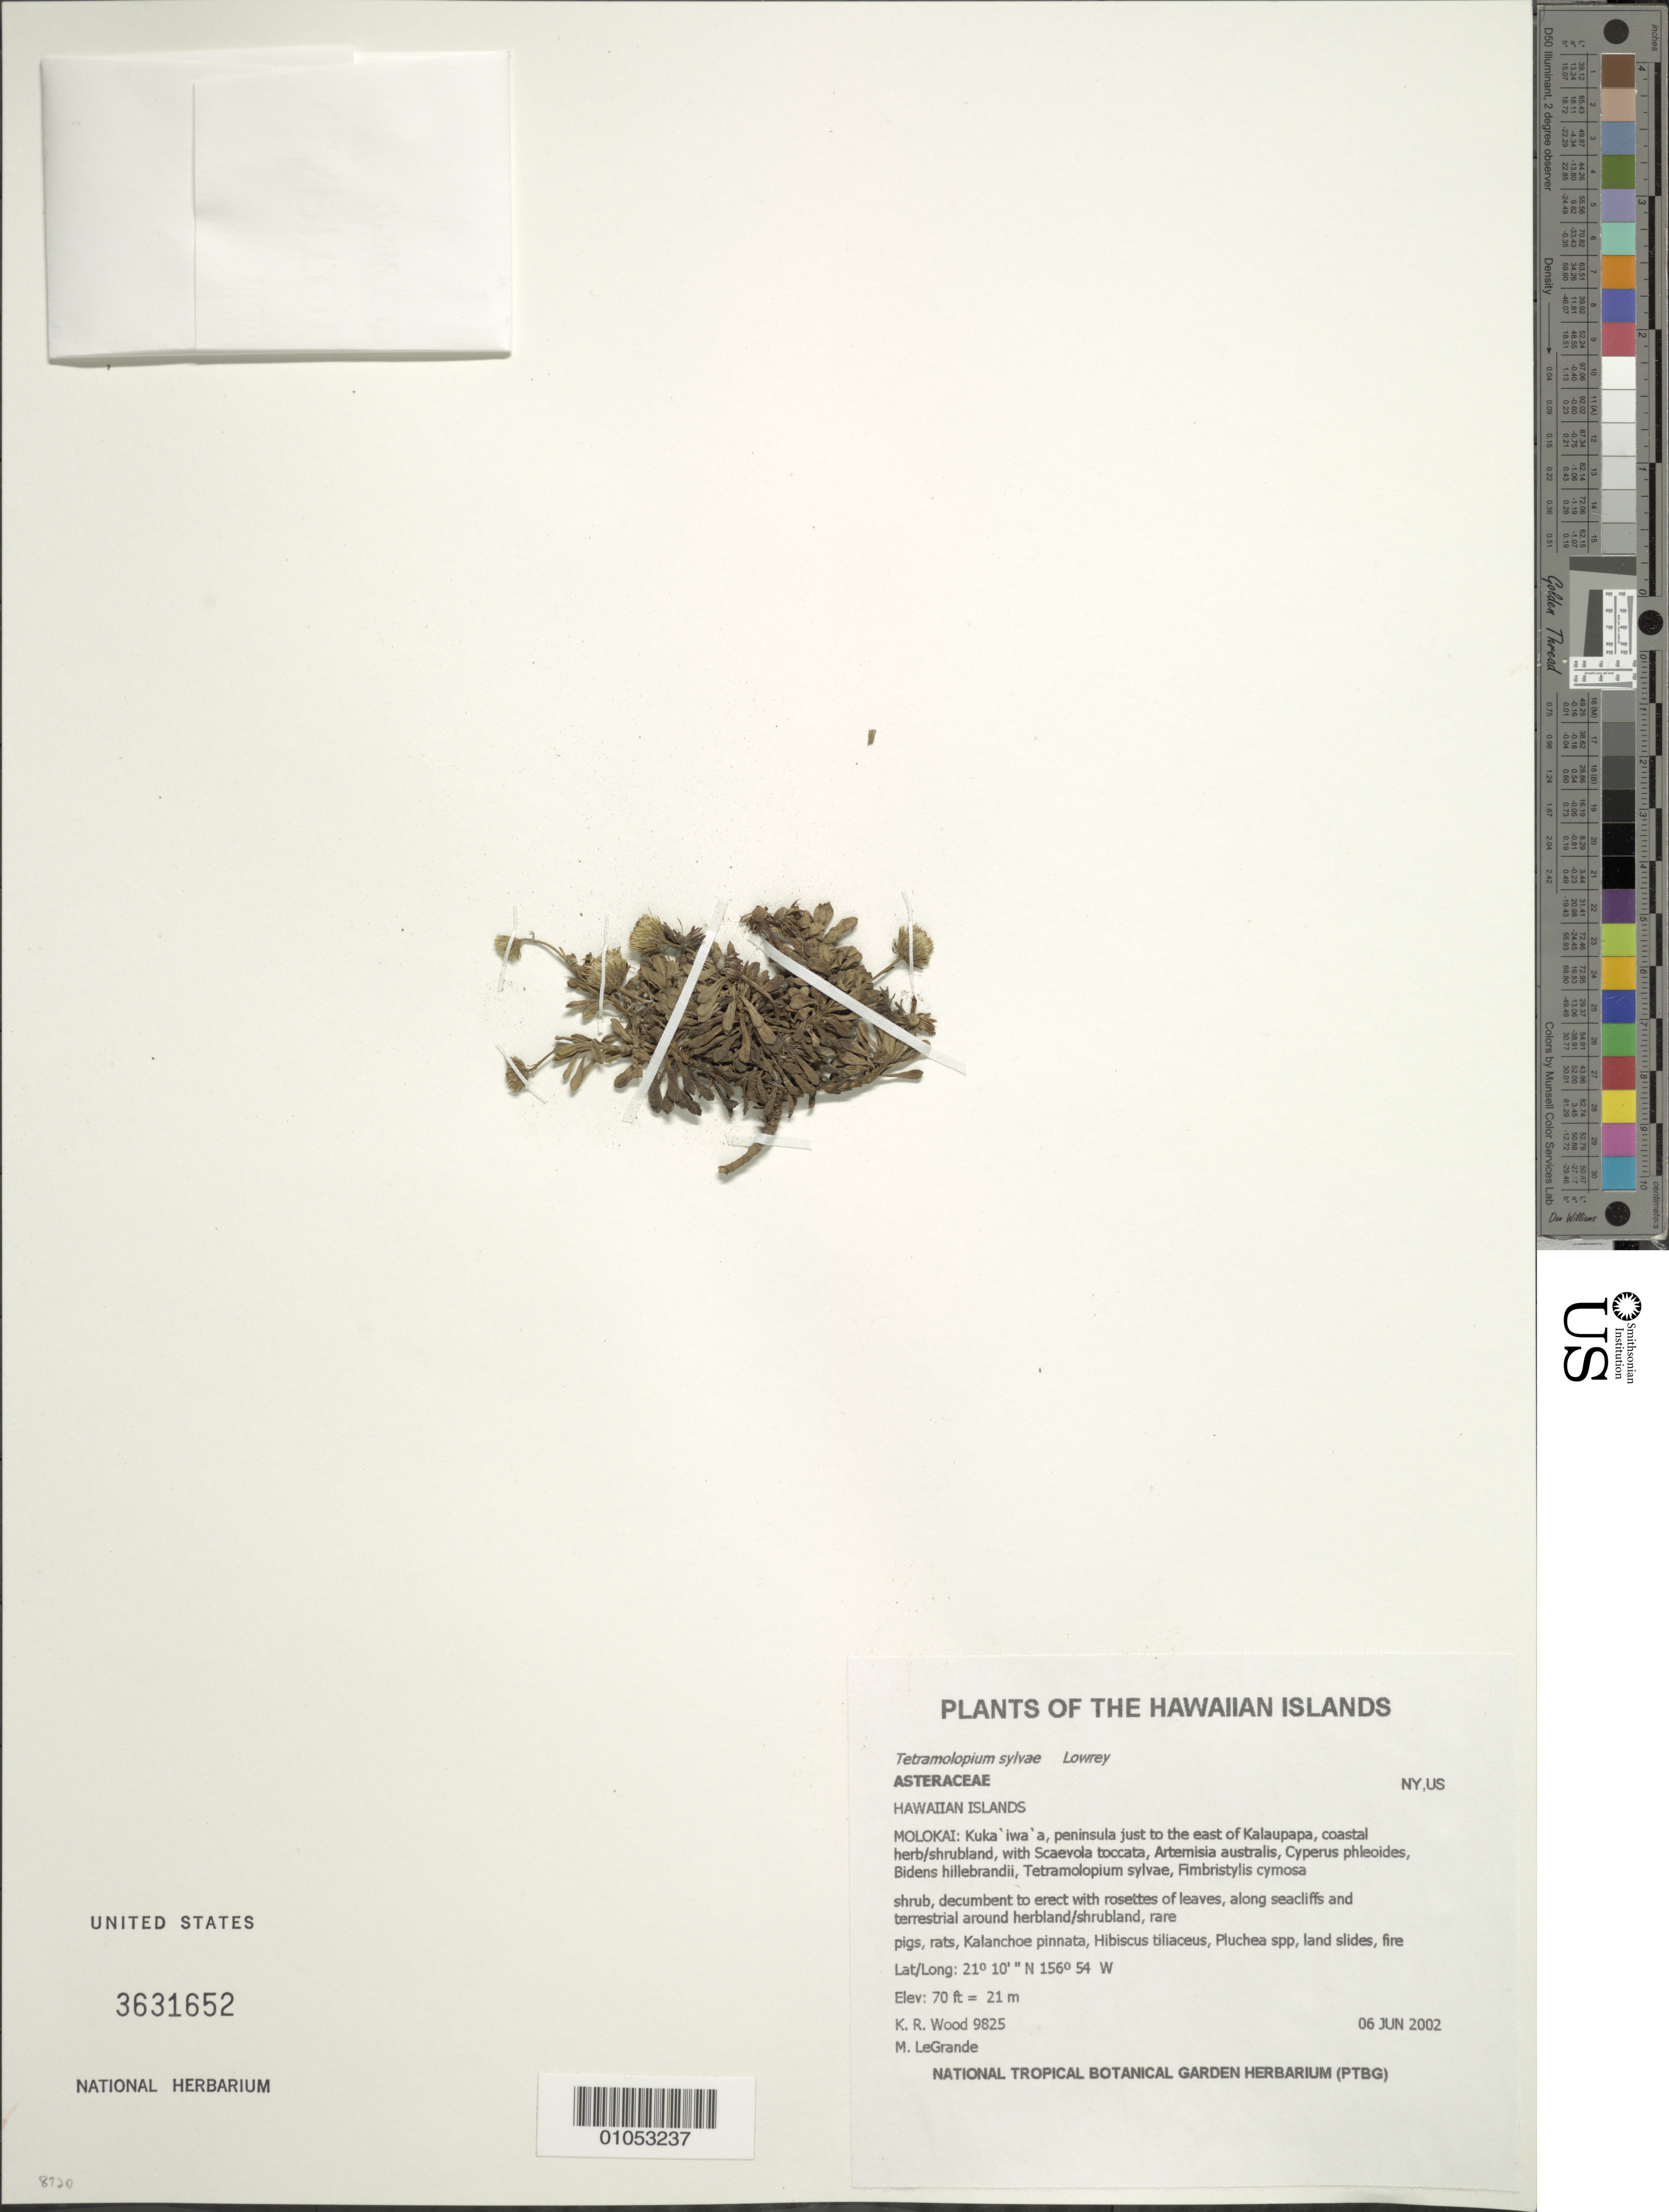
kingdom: Plantae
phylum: Tracheophyta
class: Magnoliopsida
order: Asterales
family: Asteraceae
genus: Tetramolopium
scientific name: Tetramolopium sylvae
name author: T.K. Lowery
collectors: K. R. Wood & M. LeGrande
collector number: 9825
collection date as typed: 6 Jun 2002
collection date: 2002-06-06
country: United States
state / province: Hawaii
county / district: Maui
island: Moloka'i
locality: Kukaiwaa. Peninsula just to the east of Kalaupapa.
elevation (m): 27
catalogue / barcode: US 3631652